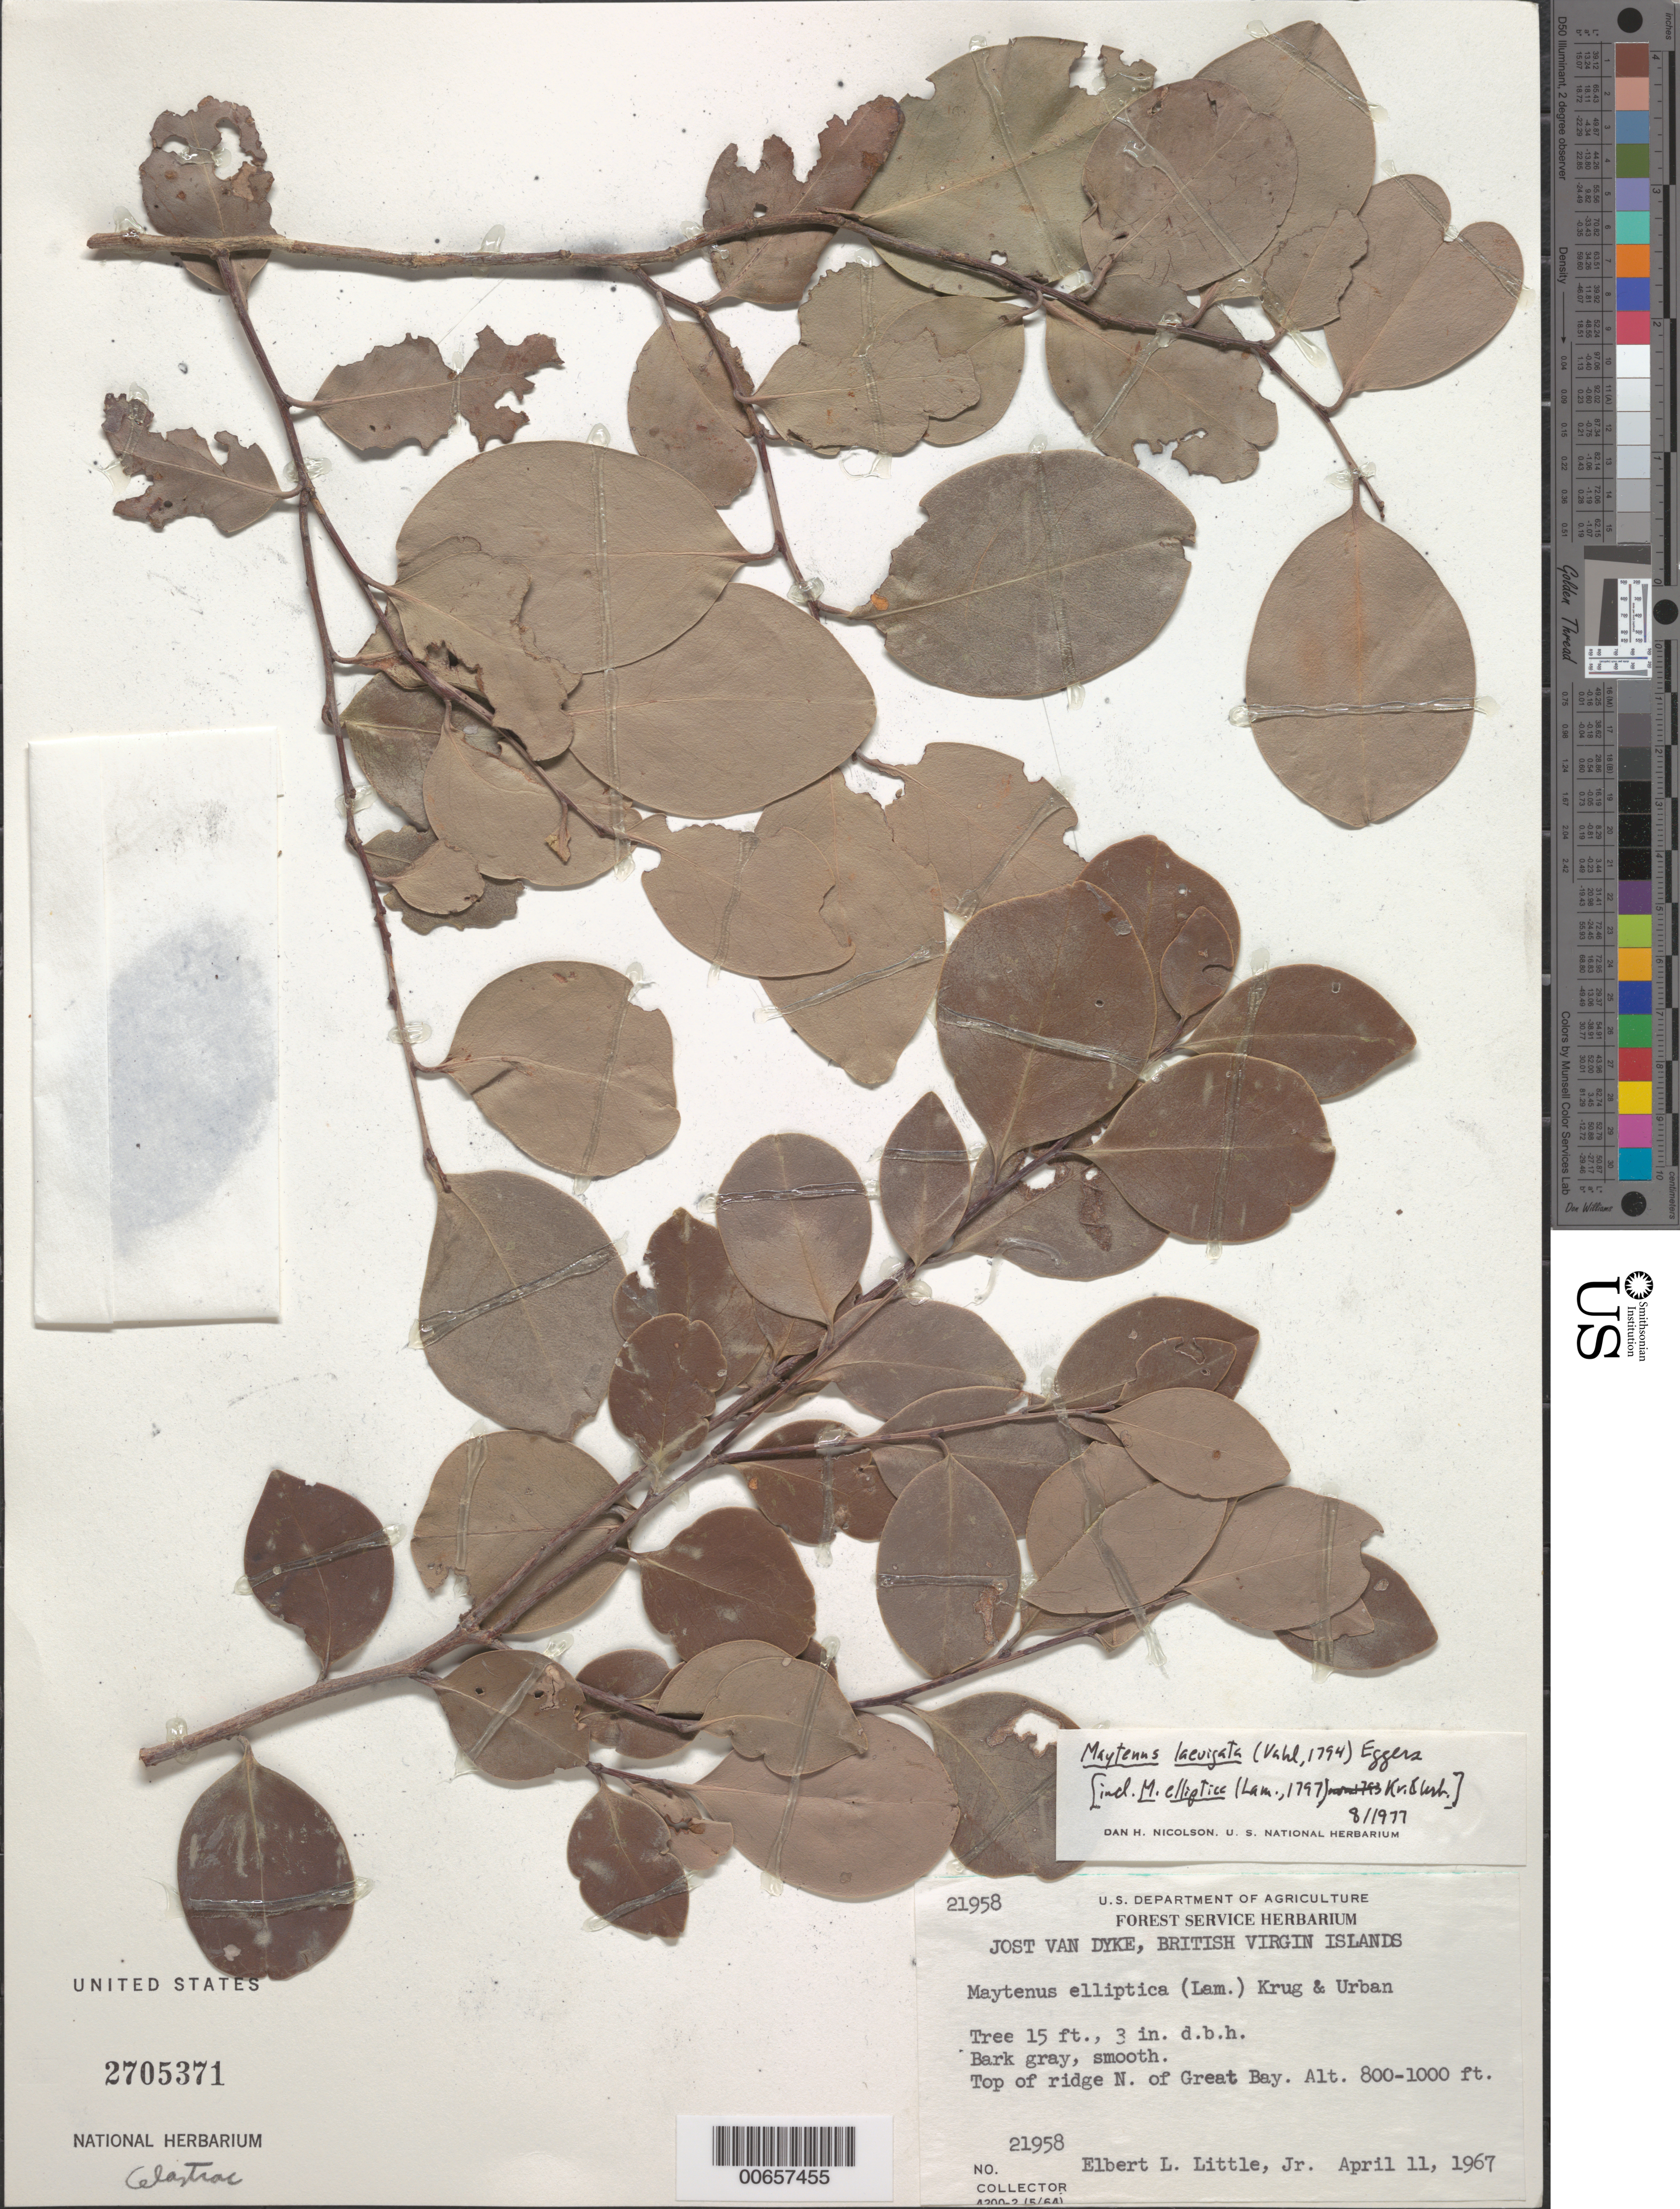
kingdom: Plantae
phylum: Tracheophyta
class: Magnoliopsida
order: Celastrales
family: Celastraceae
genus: Maytenus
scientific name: Maytenus laevigatus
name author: (Vahl) Griseb. ex Eggers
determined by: Nicolson, Dan H.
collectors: E. L. Little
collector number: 21958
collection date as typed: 11 Apr 1967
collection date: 1967-04-11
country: British Virgin Islands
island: Jost Van Dyke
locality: Great Bay, top of ridge N of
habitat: Top of ridge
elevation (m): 244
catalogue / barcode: US 2705371